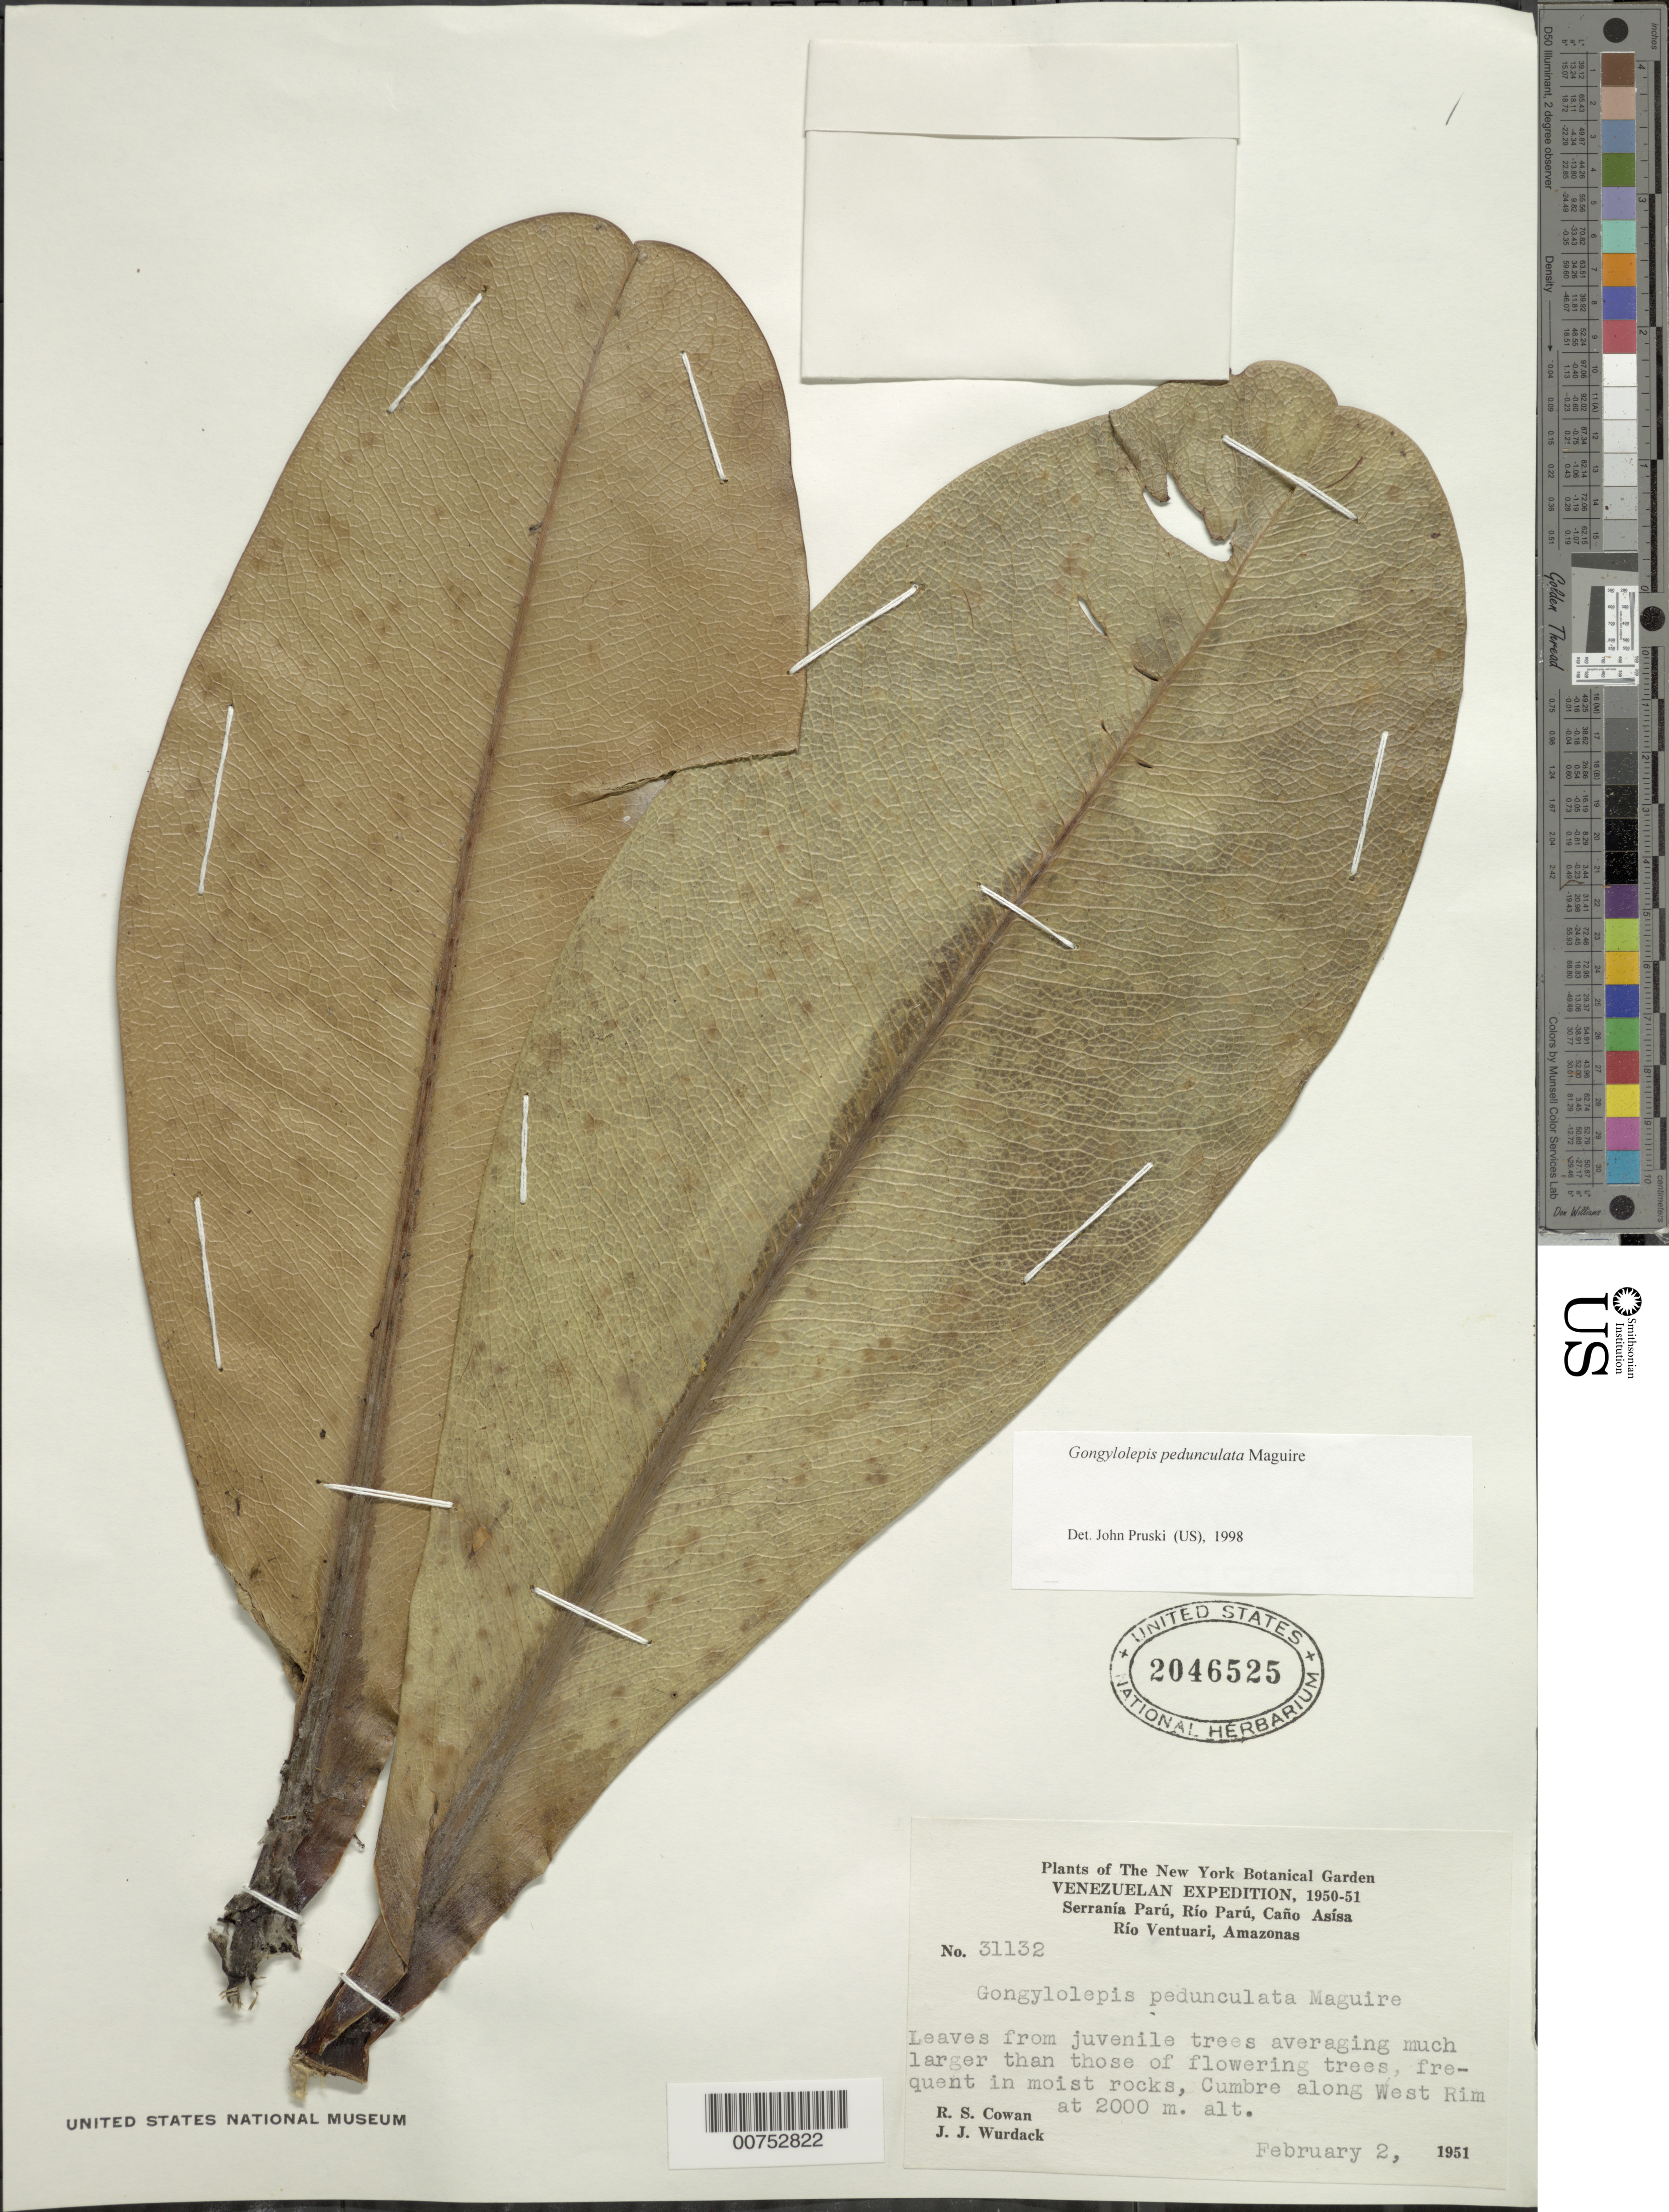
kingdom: Plantae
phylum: Tracheophyta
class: Magnoliopsida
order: Asterales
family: Asteraceae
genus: Gongylolepis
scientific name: Gongylolepis pedunculata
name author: Maguire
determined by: Pruski, J. F.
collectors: R. S. Cowan & J. J. Wurdack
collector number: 31132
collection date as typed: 2-Feb-51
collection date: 1951-02-02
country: Venezuela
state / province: Amazonas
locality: Serranía Parú, Río Parú, along West Rim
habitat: Moist rocks, cumbre.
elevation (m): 2000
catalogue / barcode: US 2046525